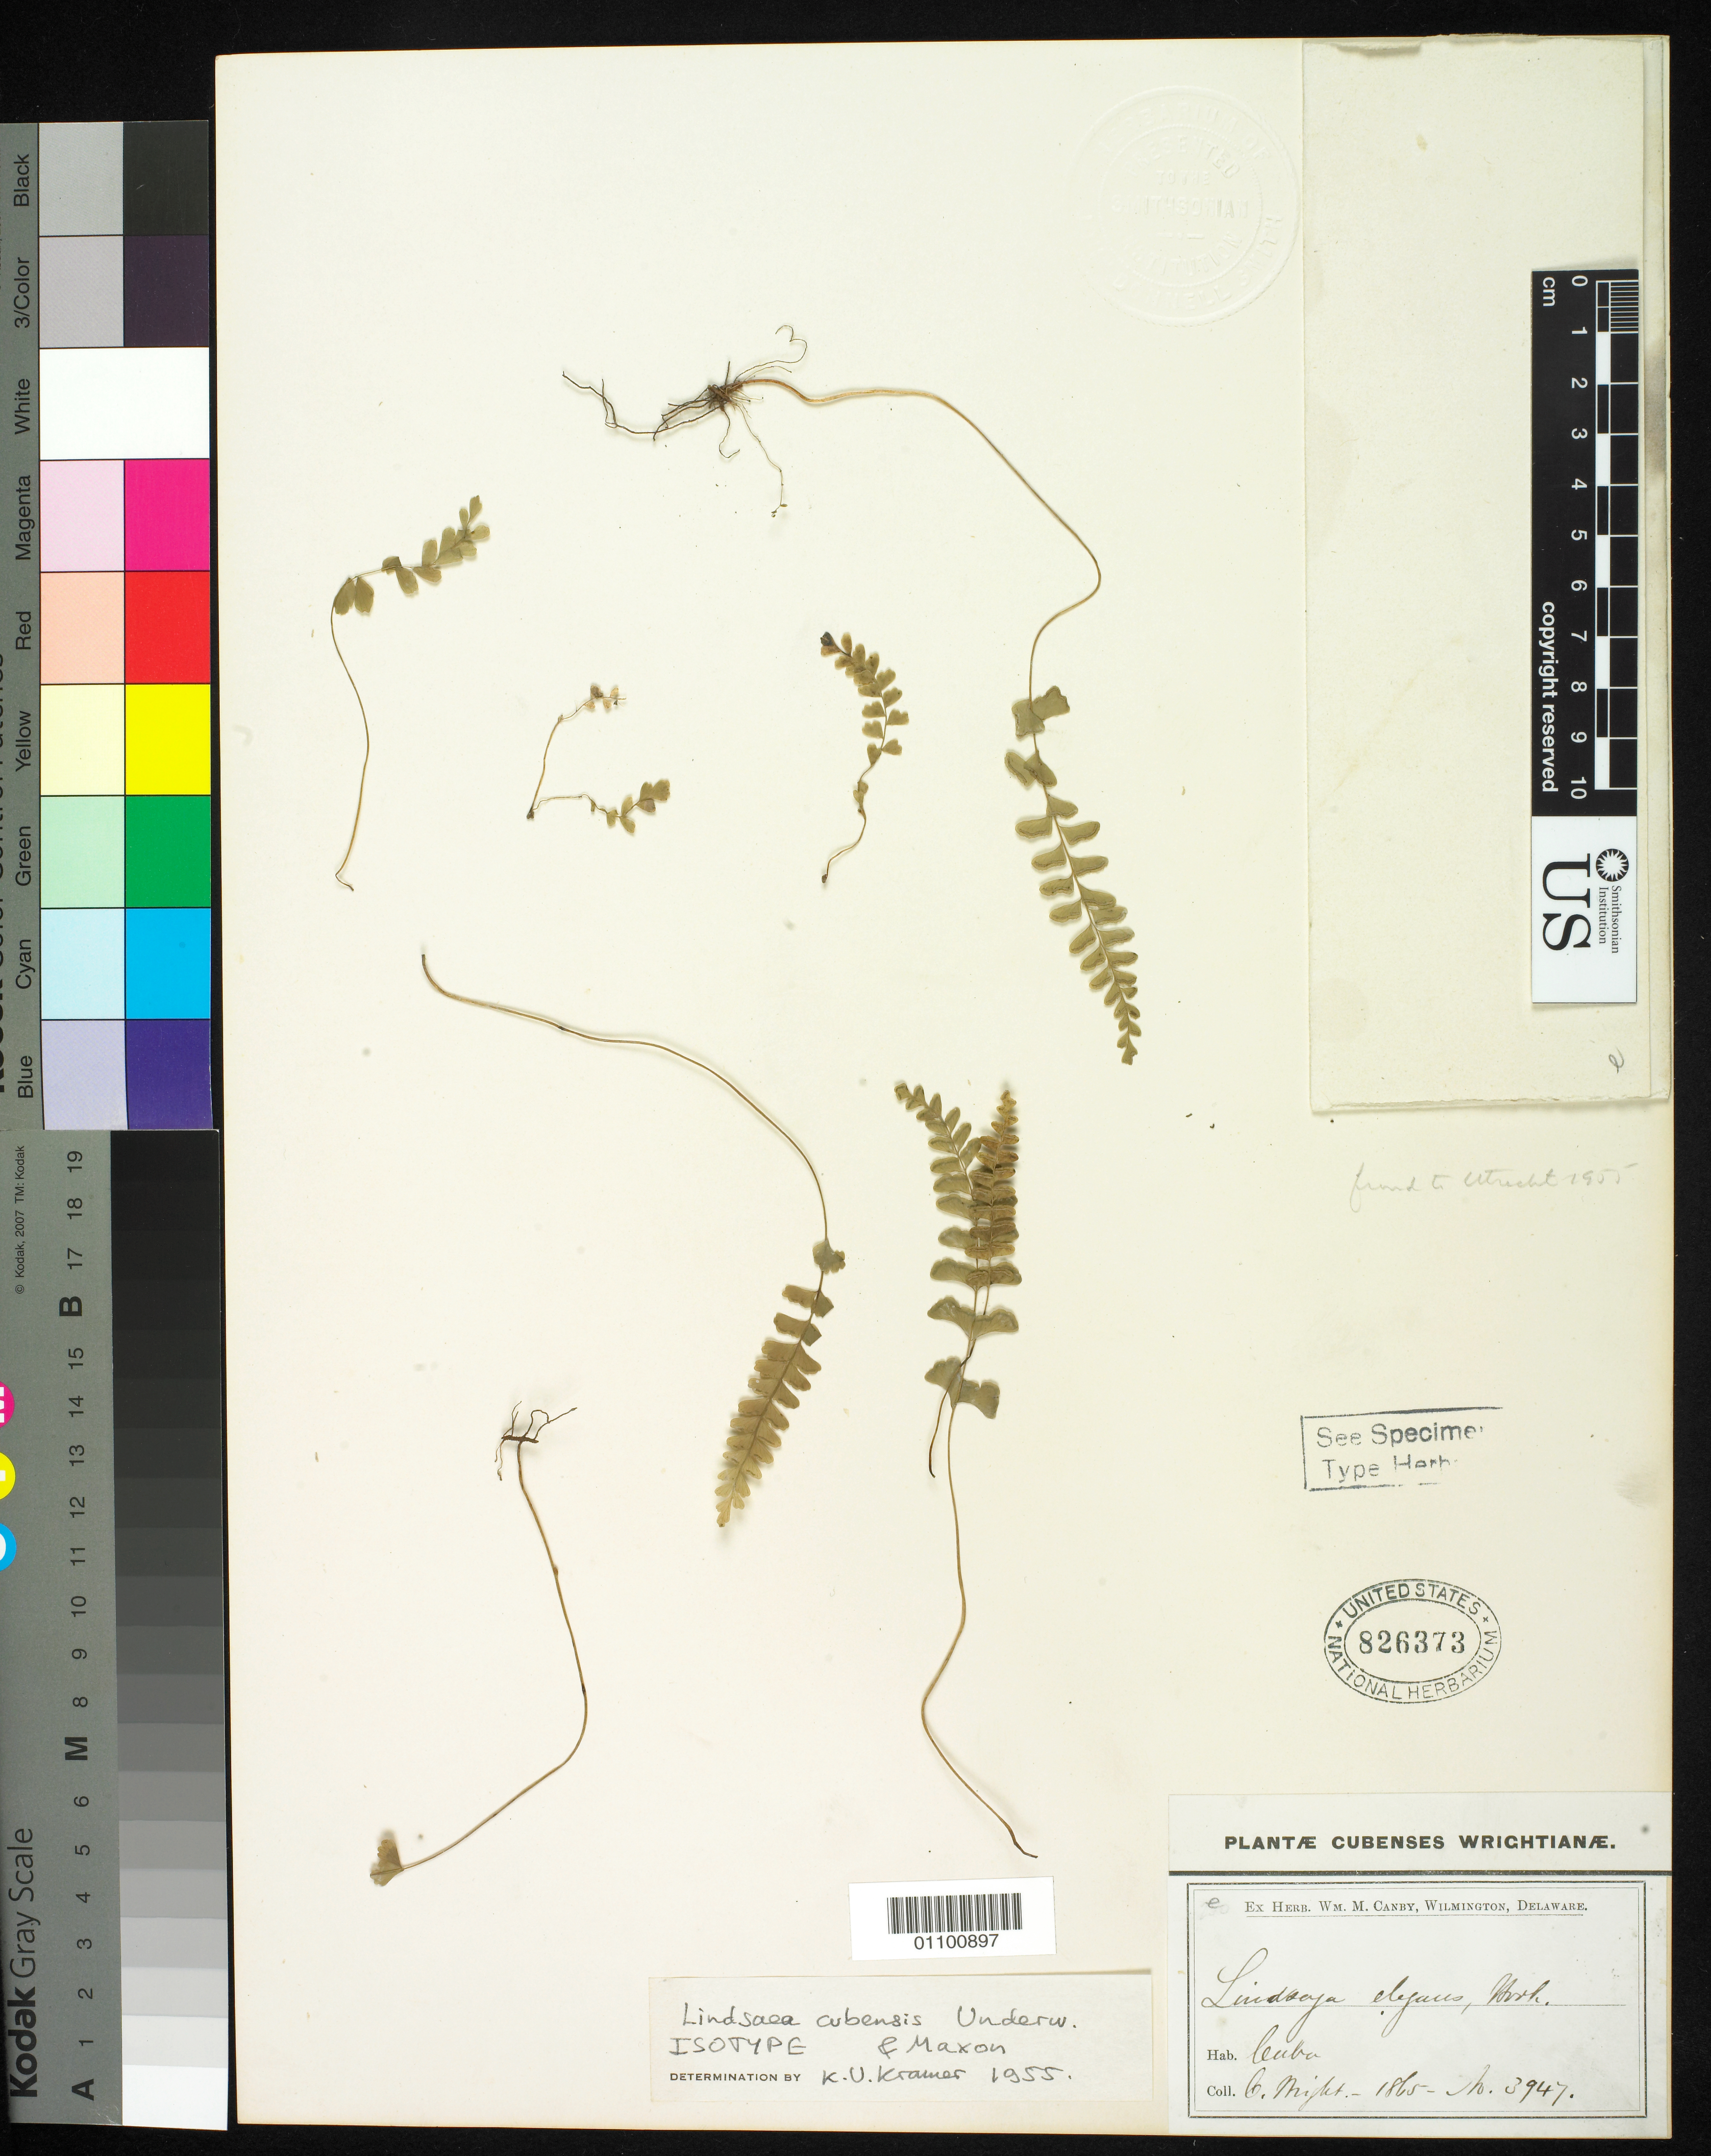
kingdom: Plantae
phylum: Tracheophyta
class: Polypodiopsida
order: Polypodiales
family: Lindsaeaceae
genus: Lindsaea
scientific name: Lindsaea cubensis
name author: Underw. & Maxon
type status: Isotype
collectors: C. Wright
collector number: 3947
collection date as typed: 1865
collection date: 1865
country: Cuba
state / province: Oriente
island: Greater Antilles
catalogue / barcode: US 826373